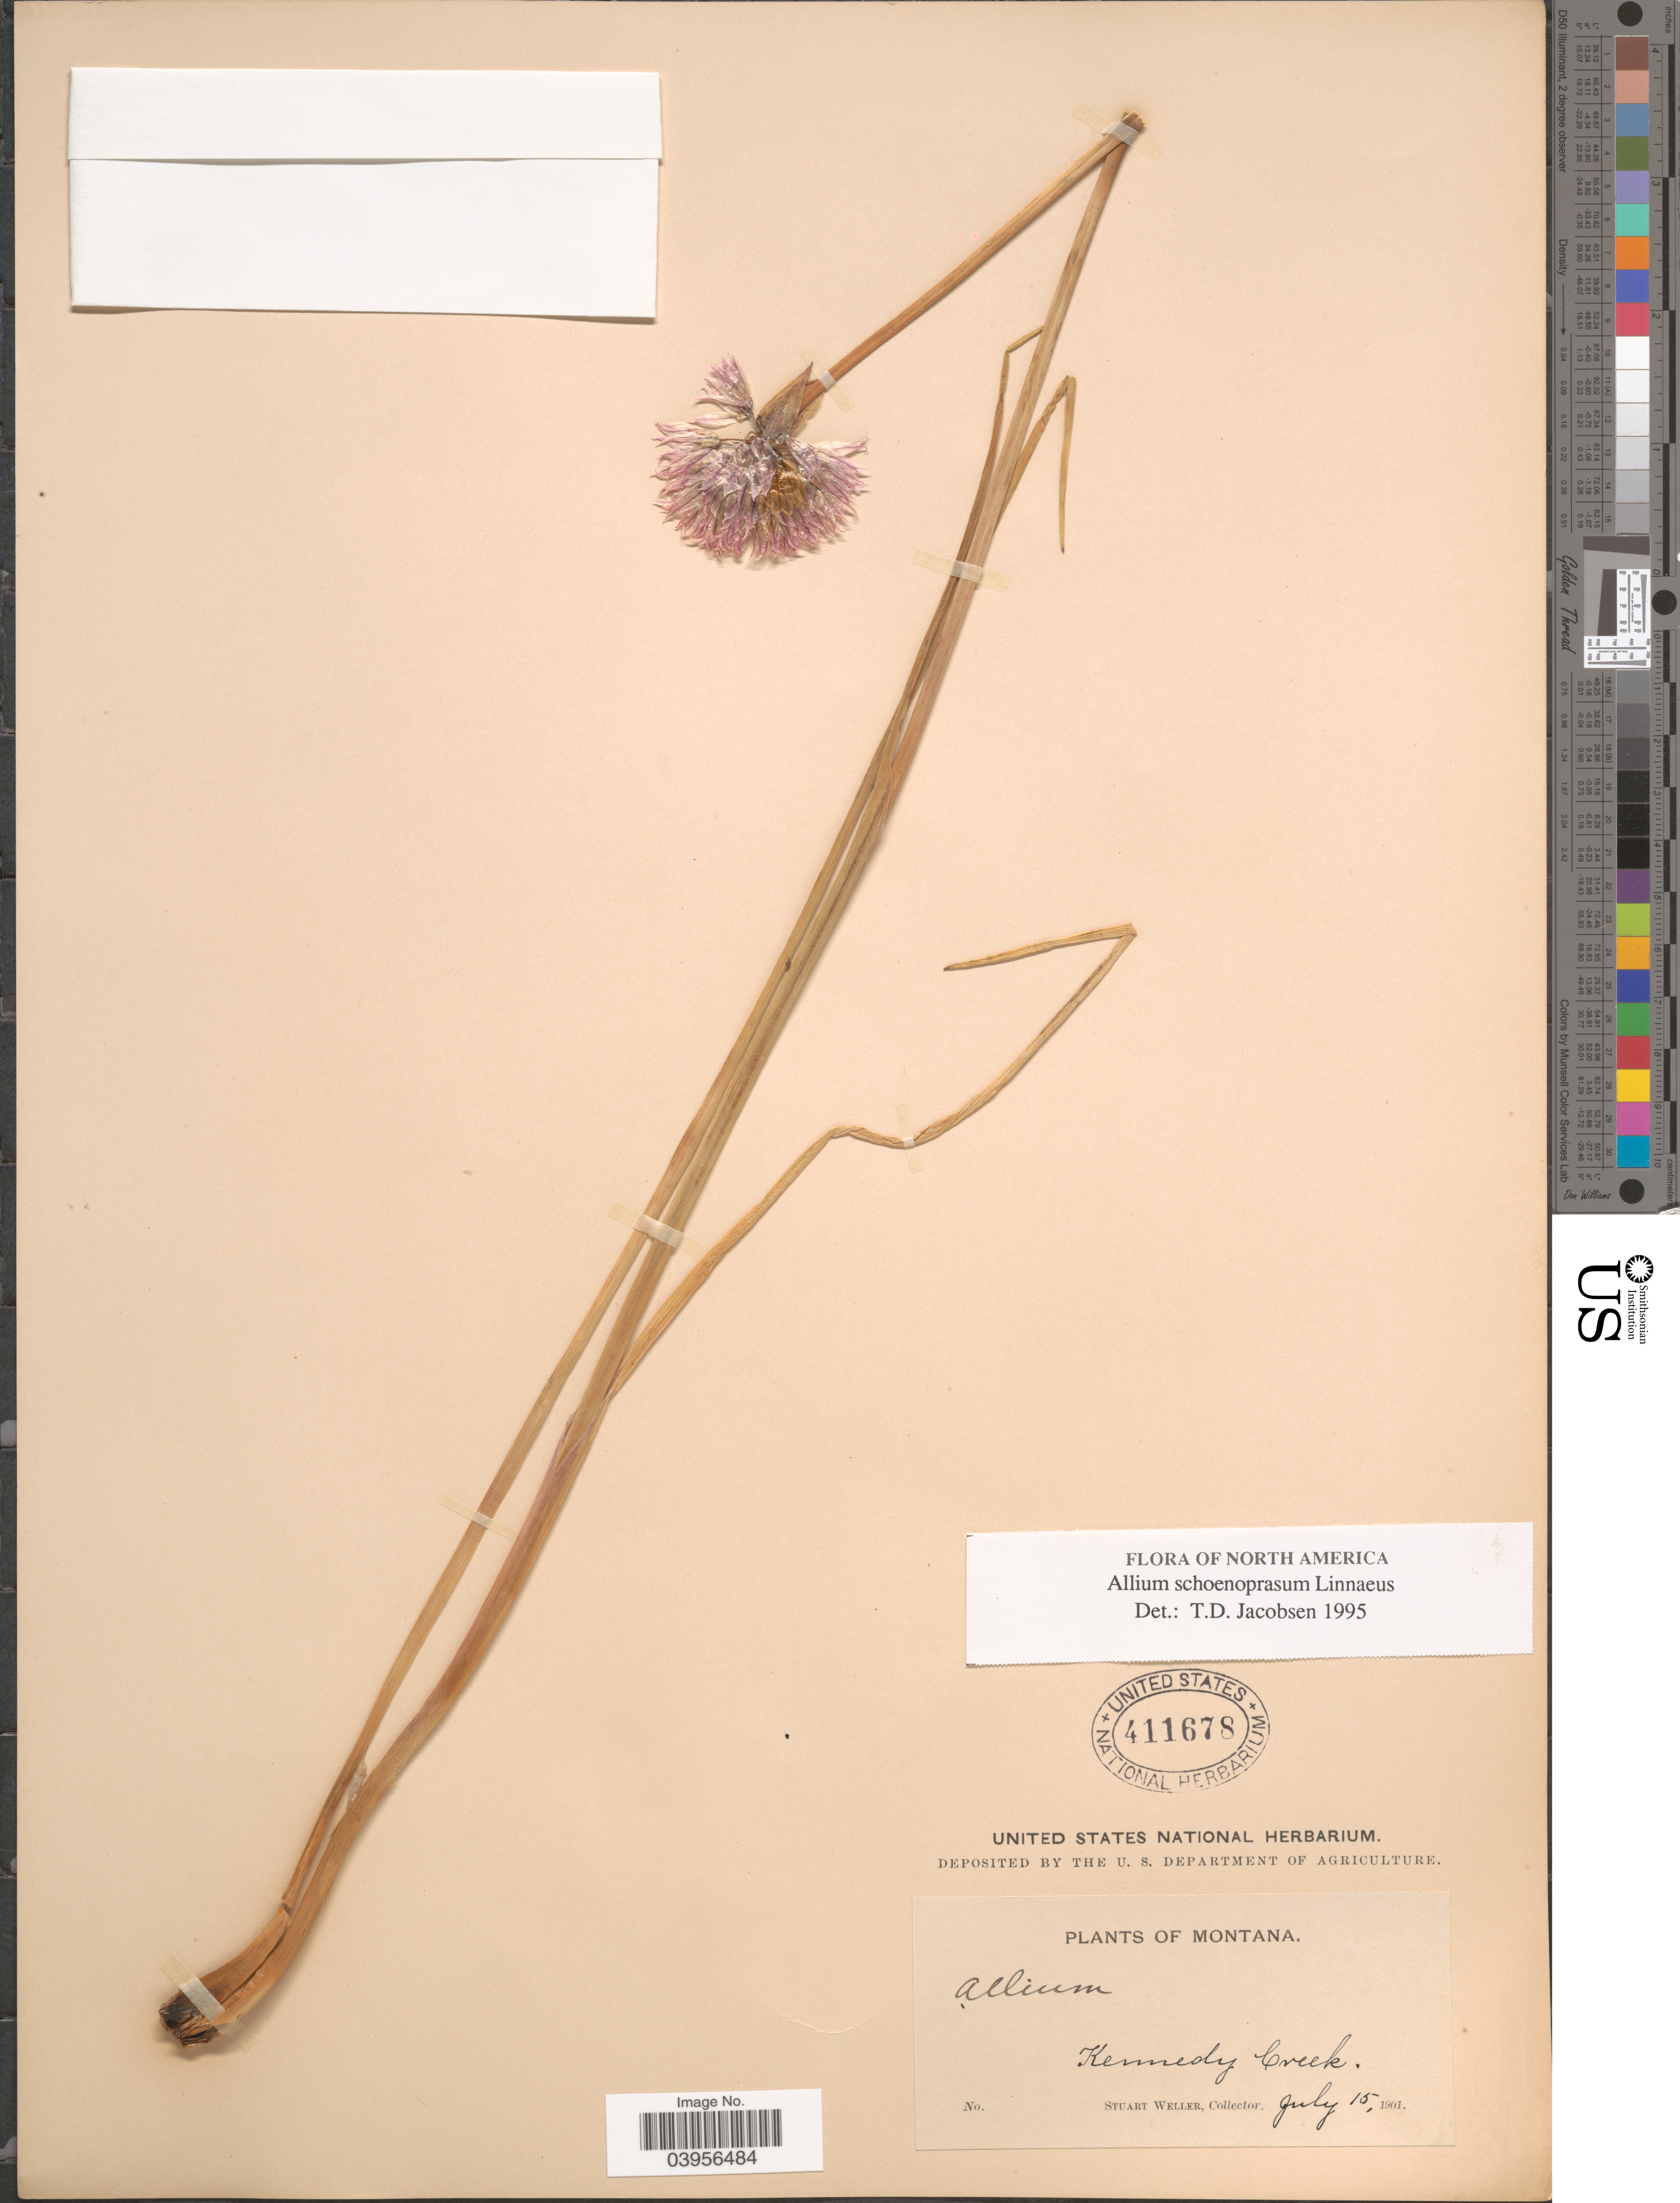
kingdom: Plantae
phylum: Tracheophyta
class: Liliopsida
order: Asparagales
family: Amaryllidaceae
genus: Allium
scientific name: Allium schoenoprasum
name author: L.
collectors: S. Weller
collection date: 1901-07-15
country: United States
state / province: Montana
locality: Kennedy Creek.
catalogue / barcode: US 411678